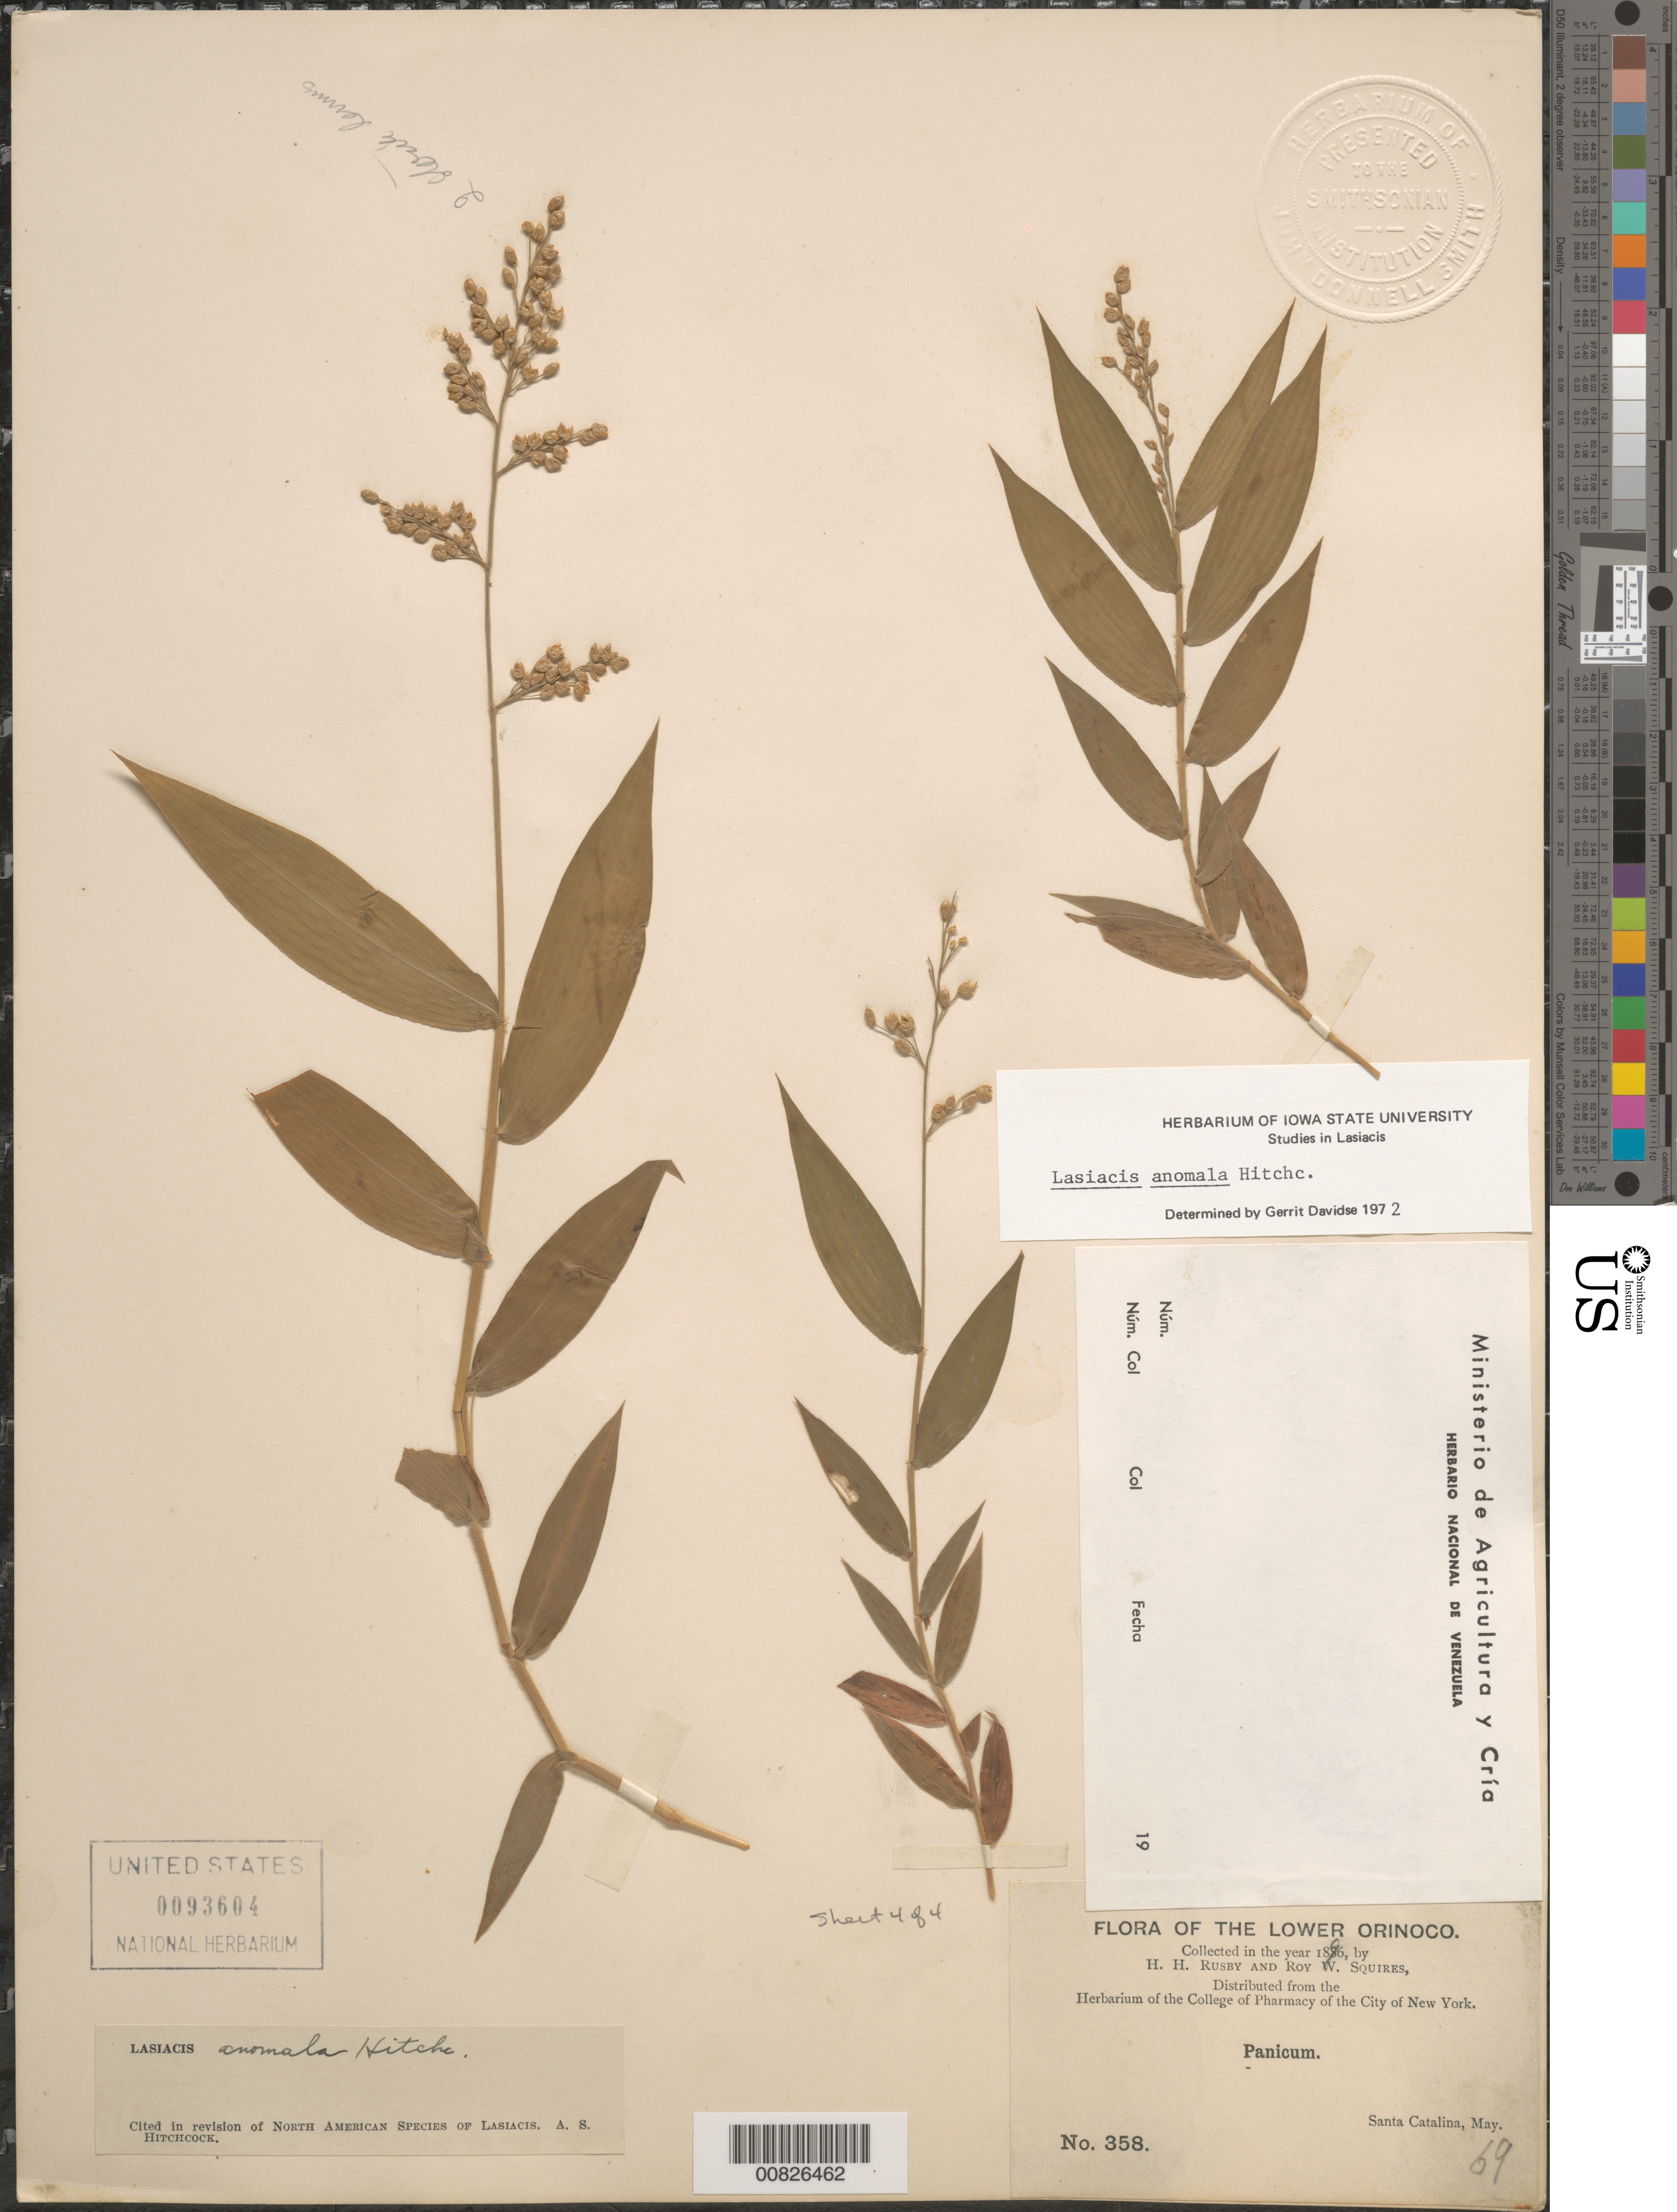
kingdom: Plantae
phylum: Tracheophyta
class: Liliopsida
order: Poales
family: Poaceae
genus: Lasiacis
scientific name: Lasiacis anomala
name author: Hitchc.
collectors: H. H. Rusby & R. Squires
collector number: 358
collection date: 1896-05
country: Venezuela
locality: Lower Orinoco. Santa Catalina.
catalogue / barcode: US 93604